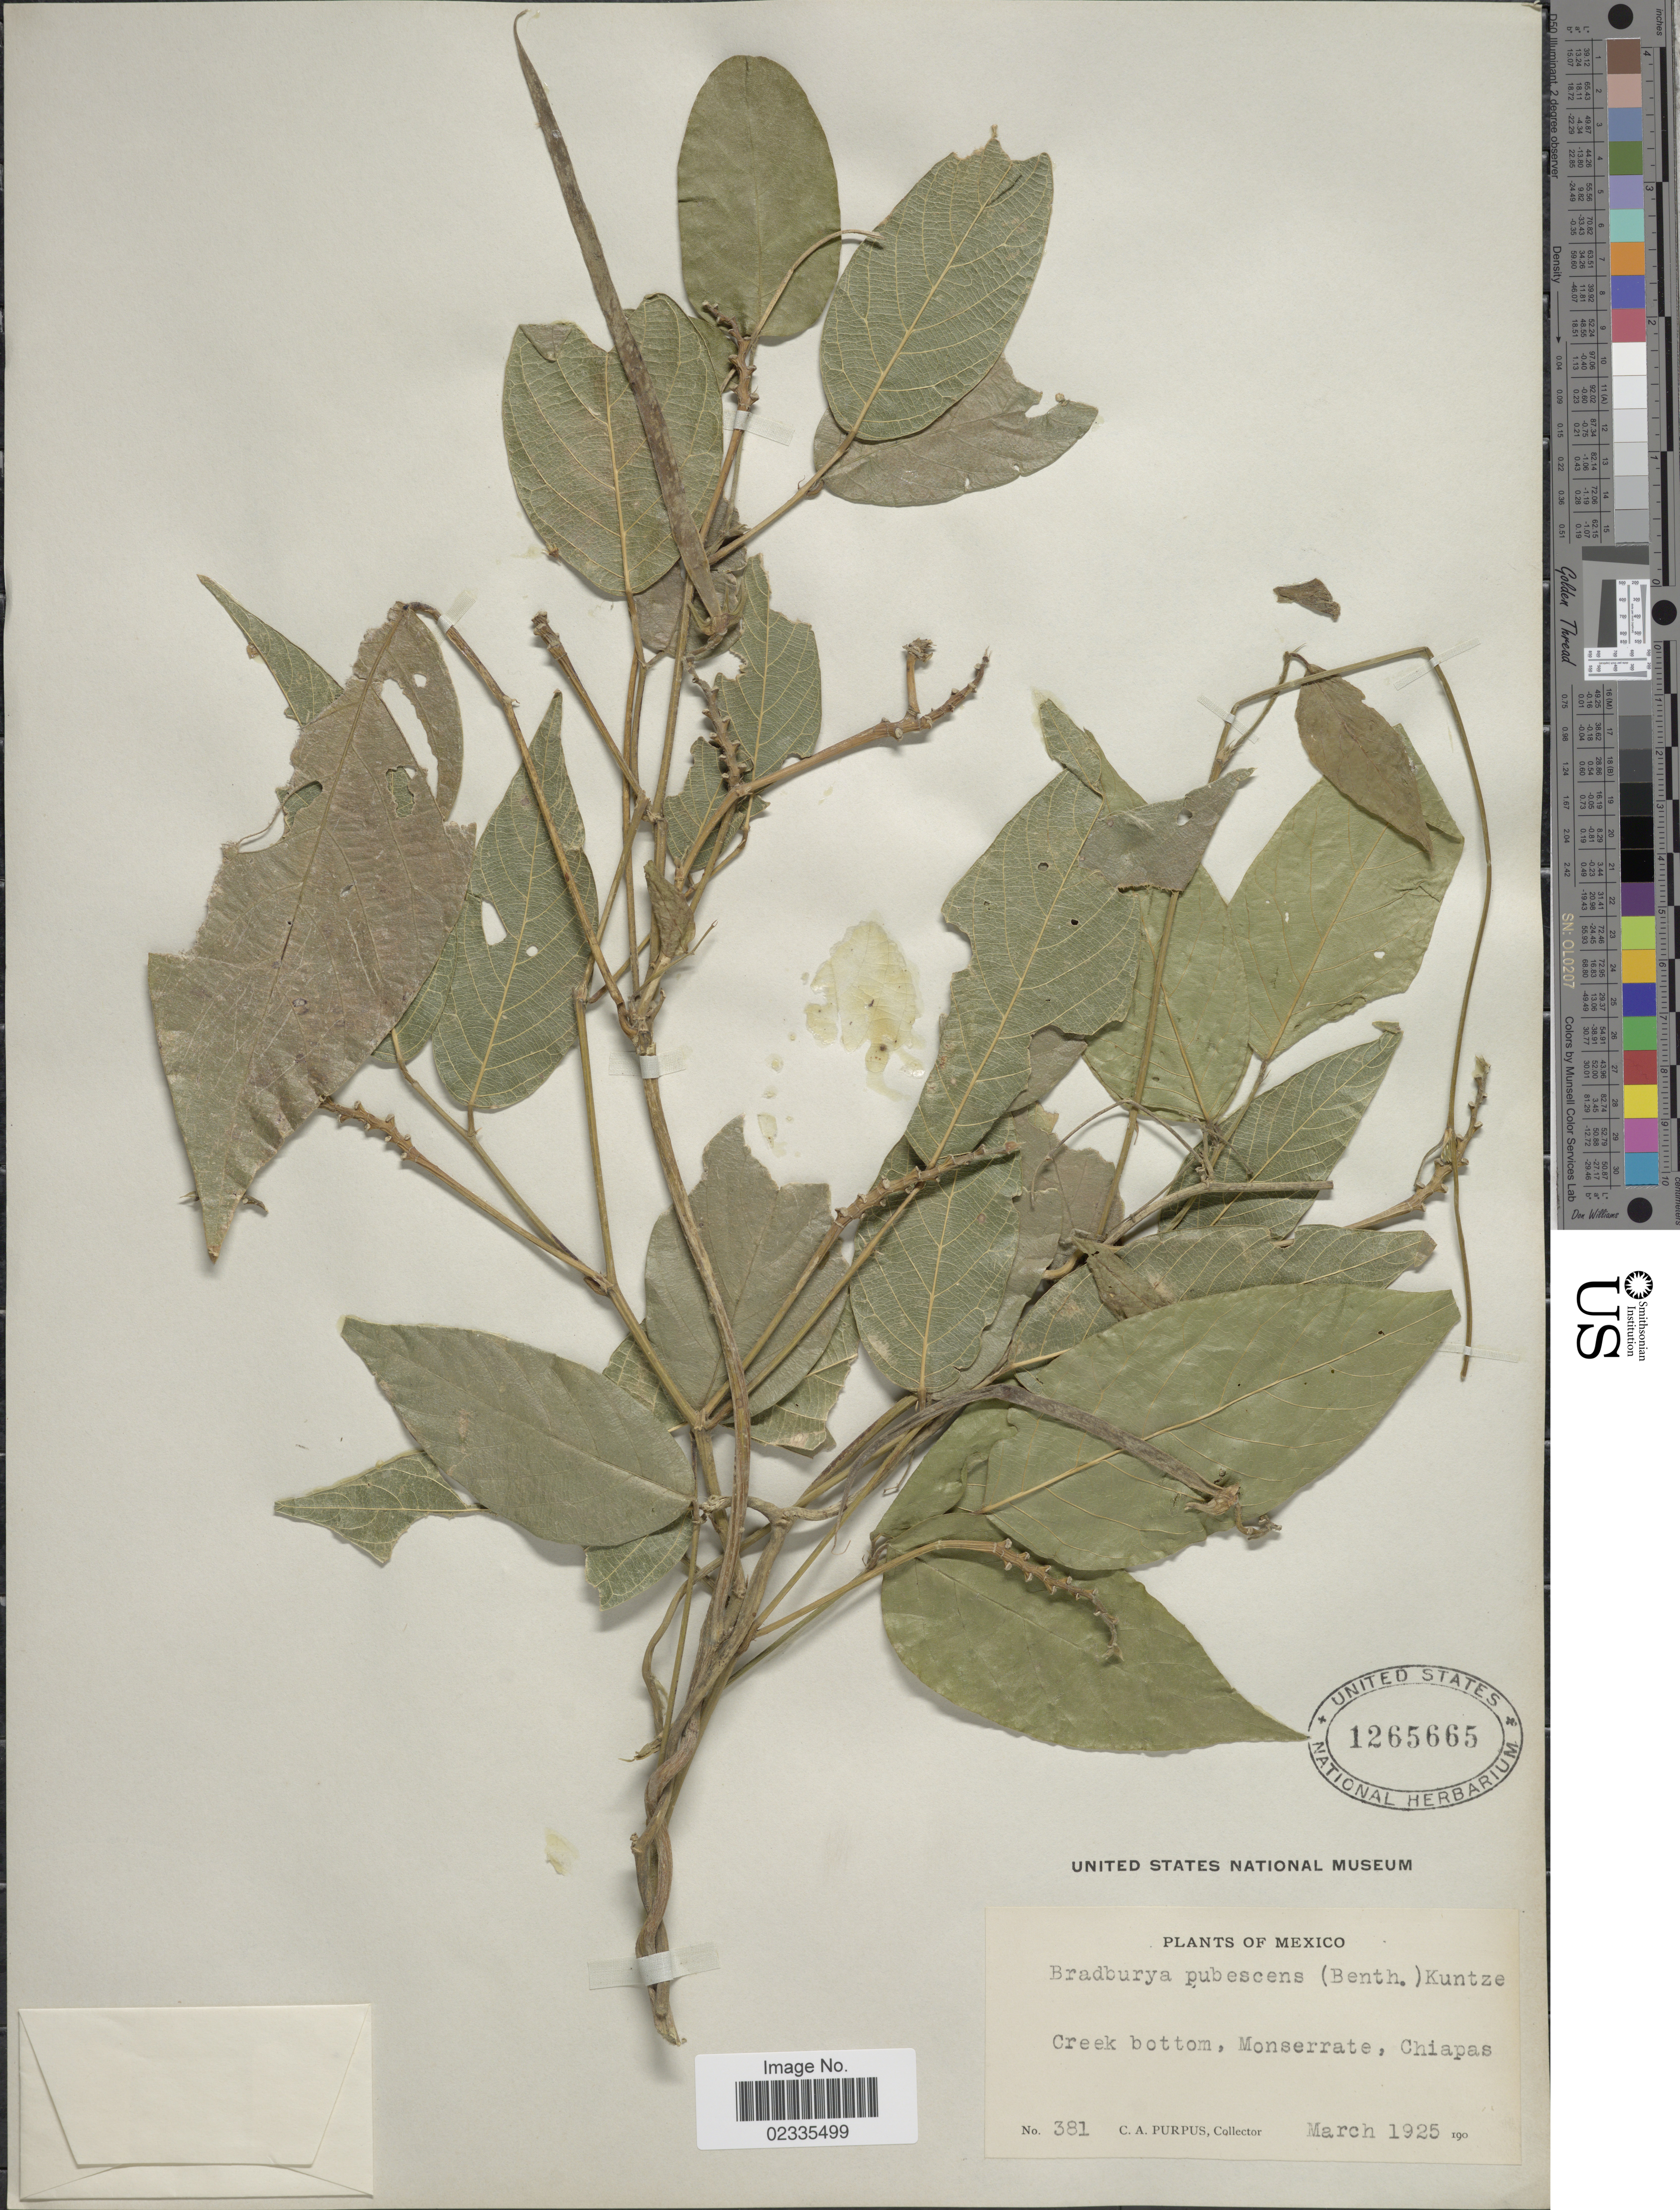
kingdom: Plantae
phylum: Tracheophyta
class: Magnoliopsida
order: Fabales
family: Fabaceae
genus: Centrosema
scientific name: Centrosema pubescens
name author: Benth.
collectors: C. A. Purpus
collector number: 381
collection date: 1925-03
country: Mexico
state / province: Chiapas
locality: Creek bottom, Monserrate, Chiapas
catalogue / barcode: US 1265665